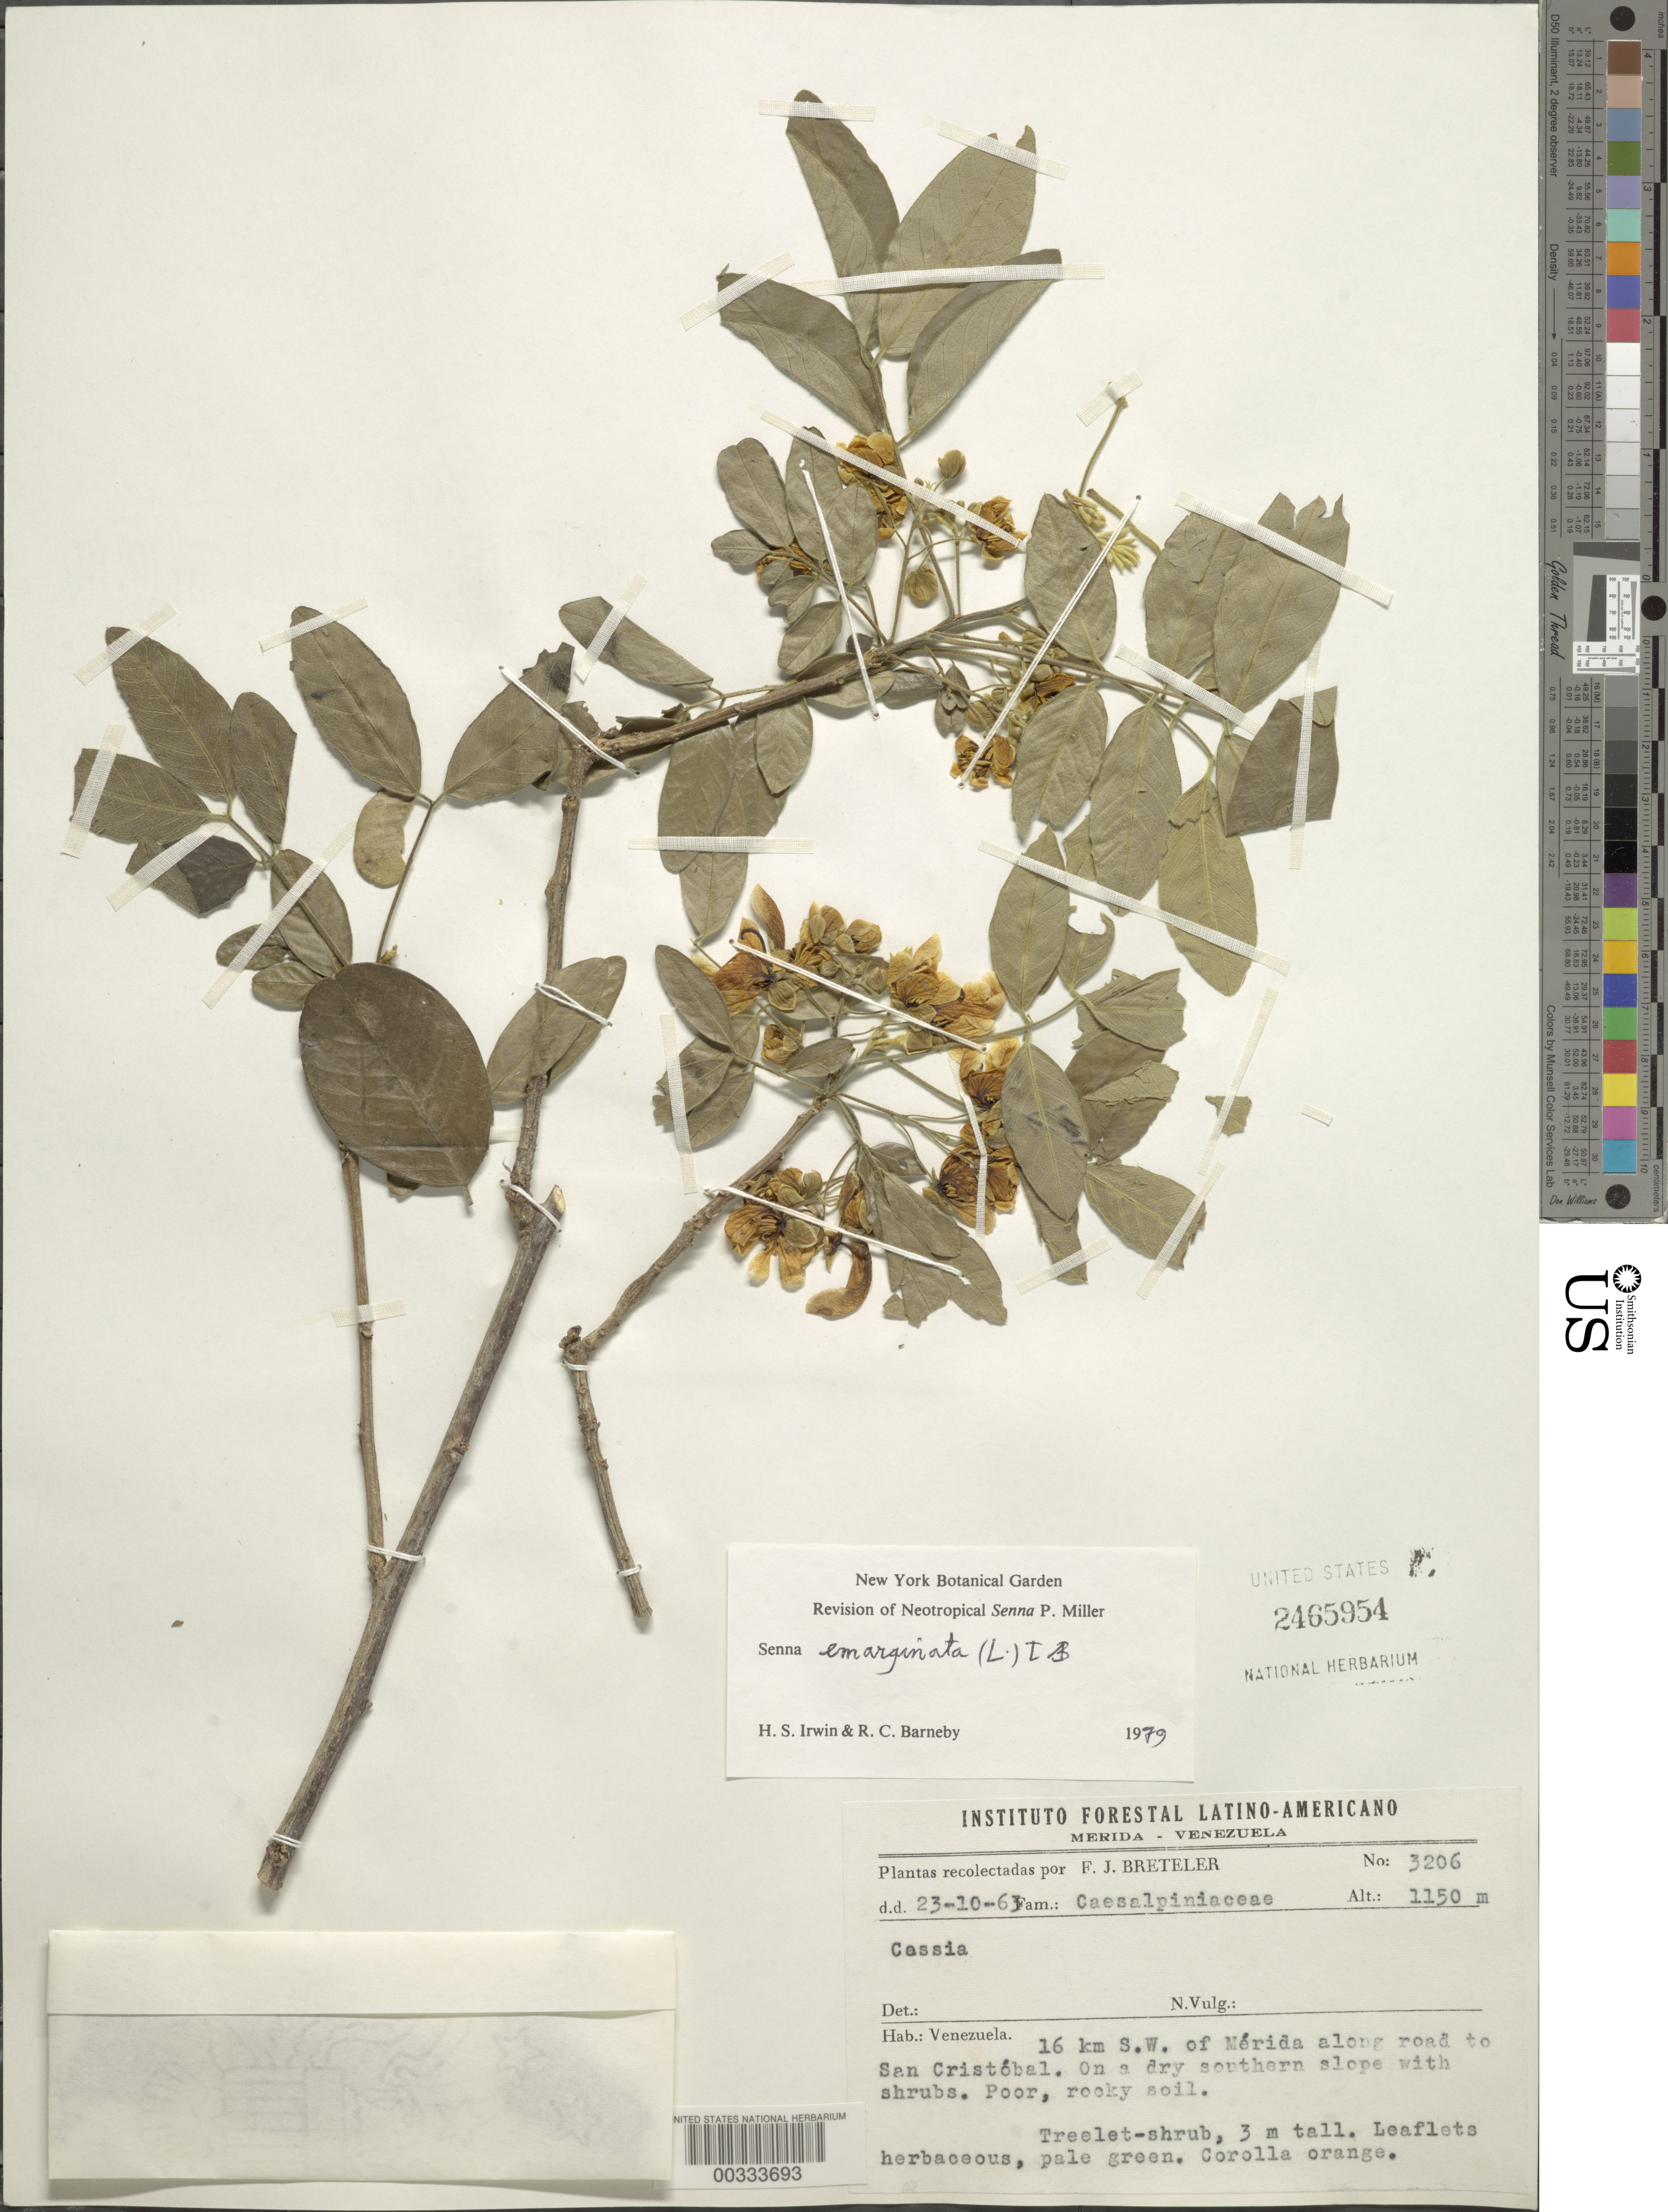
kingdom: Plantae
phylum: Tracheophyta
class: Magnoliopsida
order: Fabales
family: Fabaceae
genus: Senna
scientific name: Senna atomaria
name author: (L.) H.S. Irwin & Barneby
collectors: F. J. Breteler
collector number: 3206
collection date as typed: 23 Oct 1963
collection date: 1963-10-23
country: Venezuela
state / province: Mérida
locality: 16 km SW of Mérida along road to San Cristobal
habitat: Dry northern slope; poor, rocky soil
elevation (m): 1150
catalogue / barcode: US 2465954